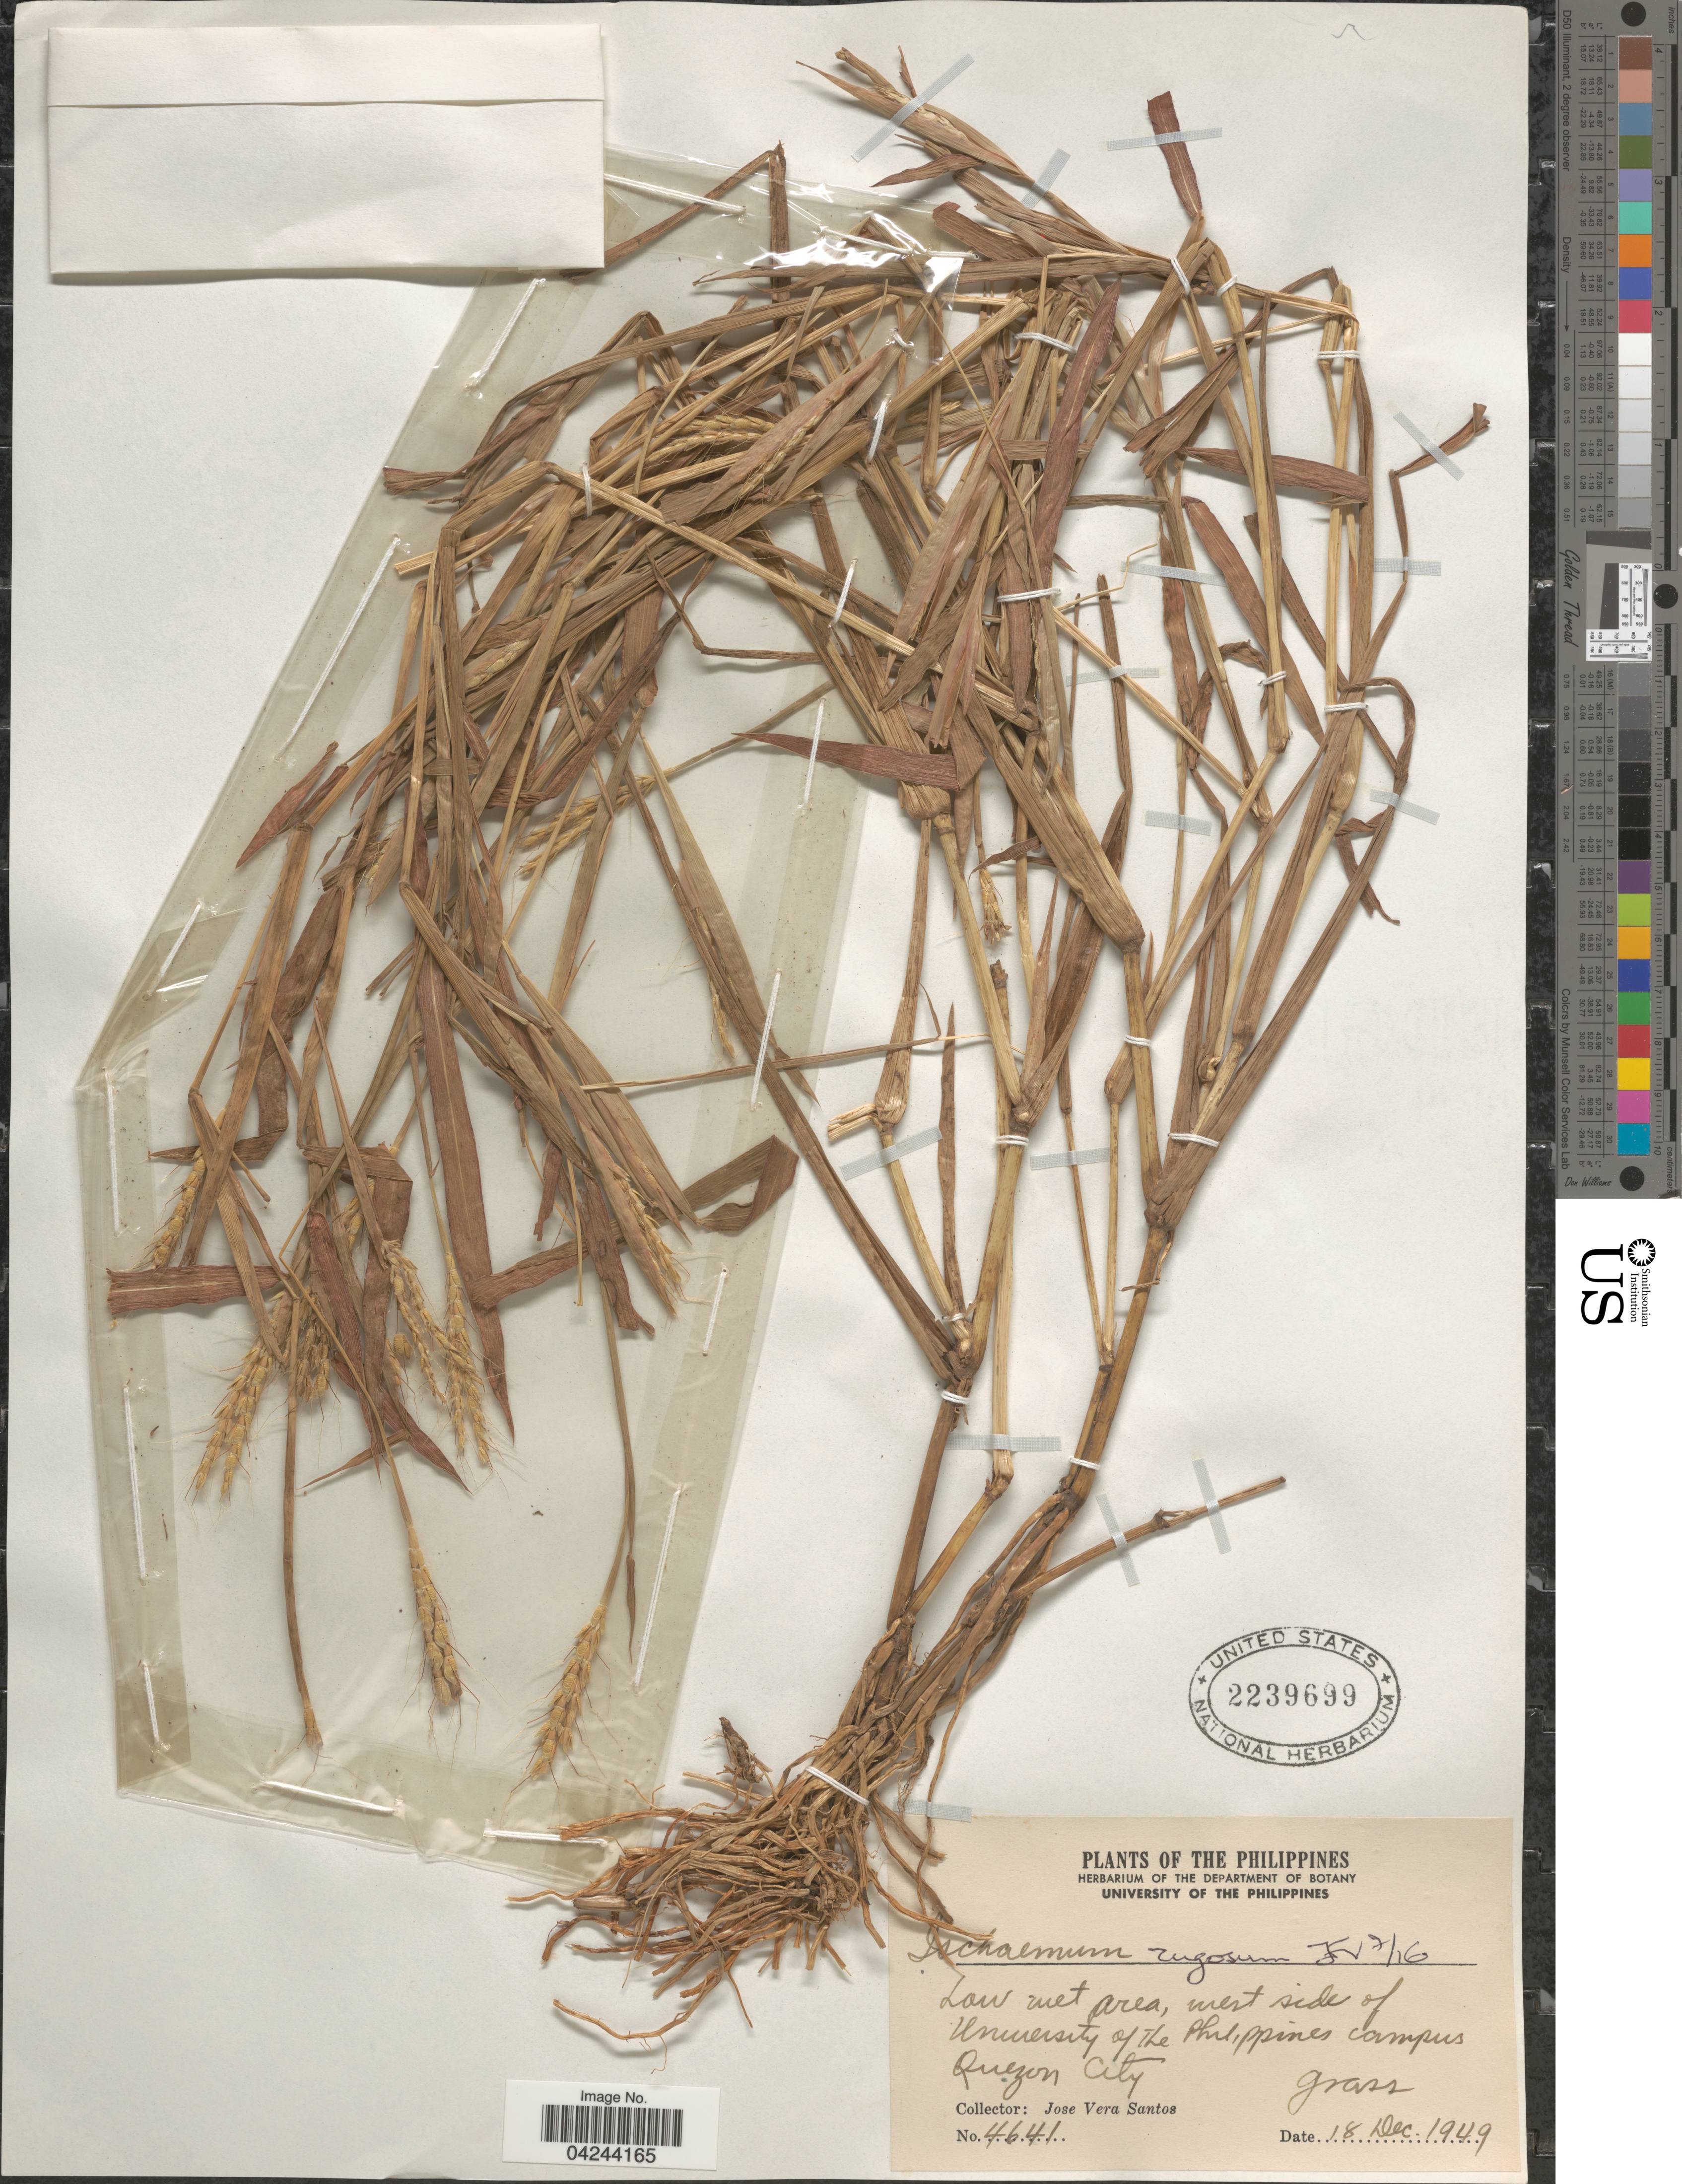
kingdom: Plantae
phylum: Tracheophyta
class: Liliopsida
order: Poales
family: Poaceae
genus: Ischaemum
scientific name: Ischaemum rugosum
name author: Salisb.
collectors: J. Vera Santos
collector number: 4641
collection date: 1949-12-18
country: Philippines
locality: West side of University of The Philippines campus Quezon City.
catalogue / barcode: US 2239699